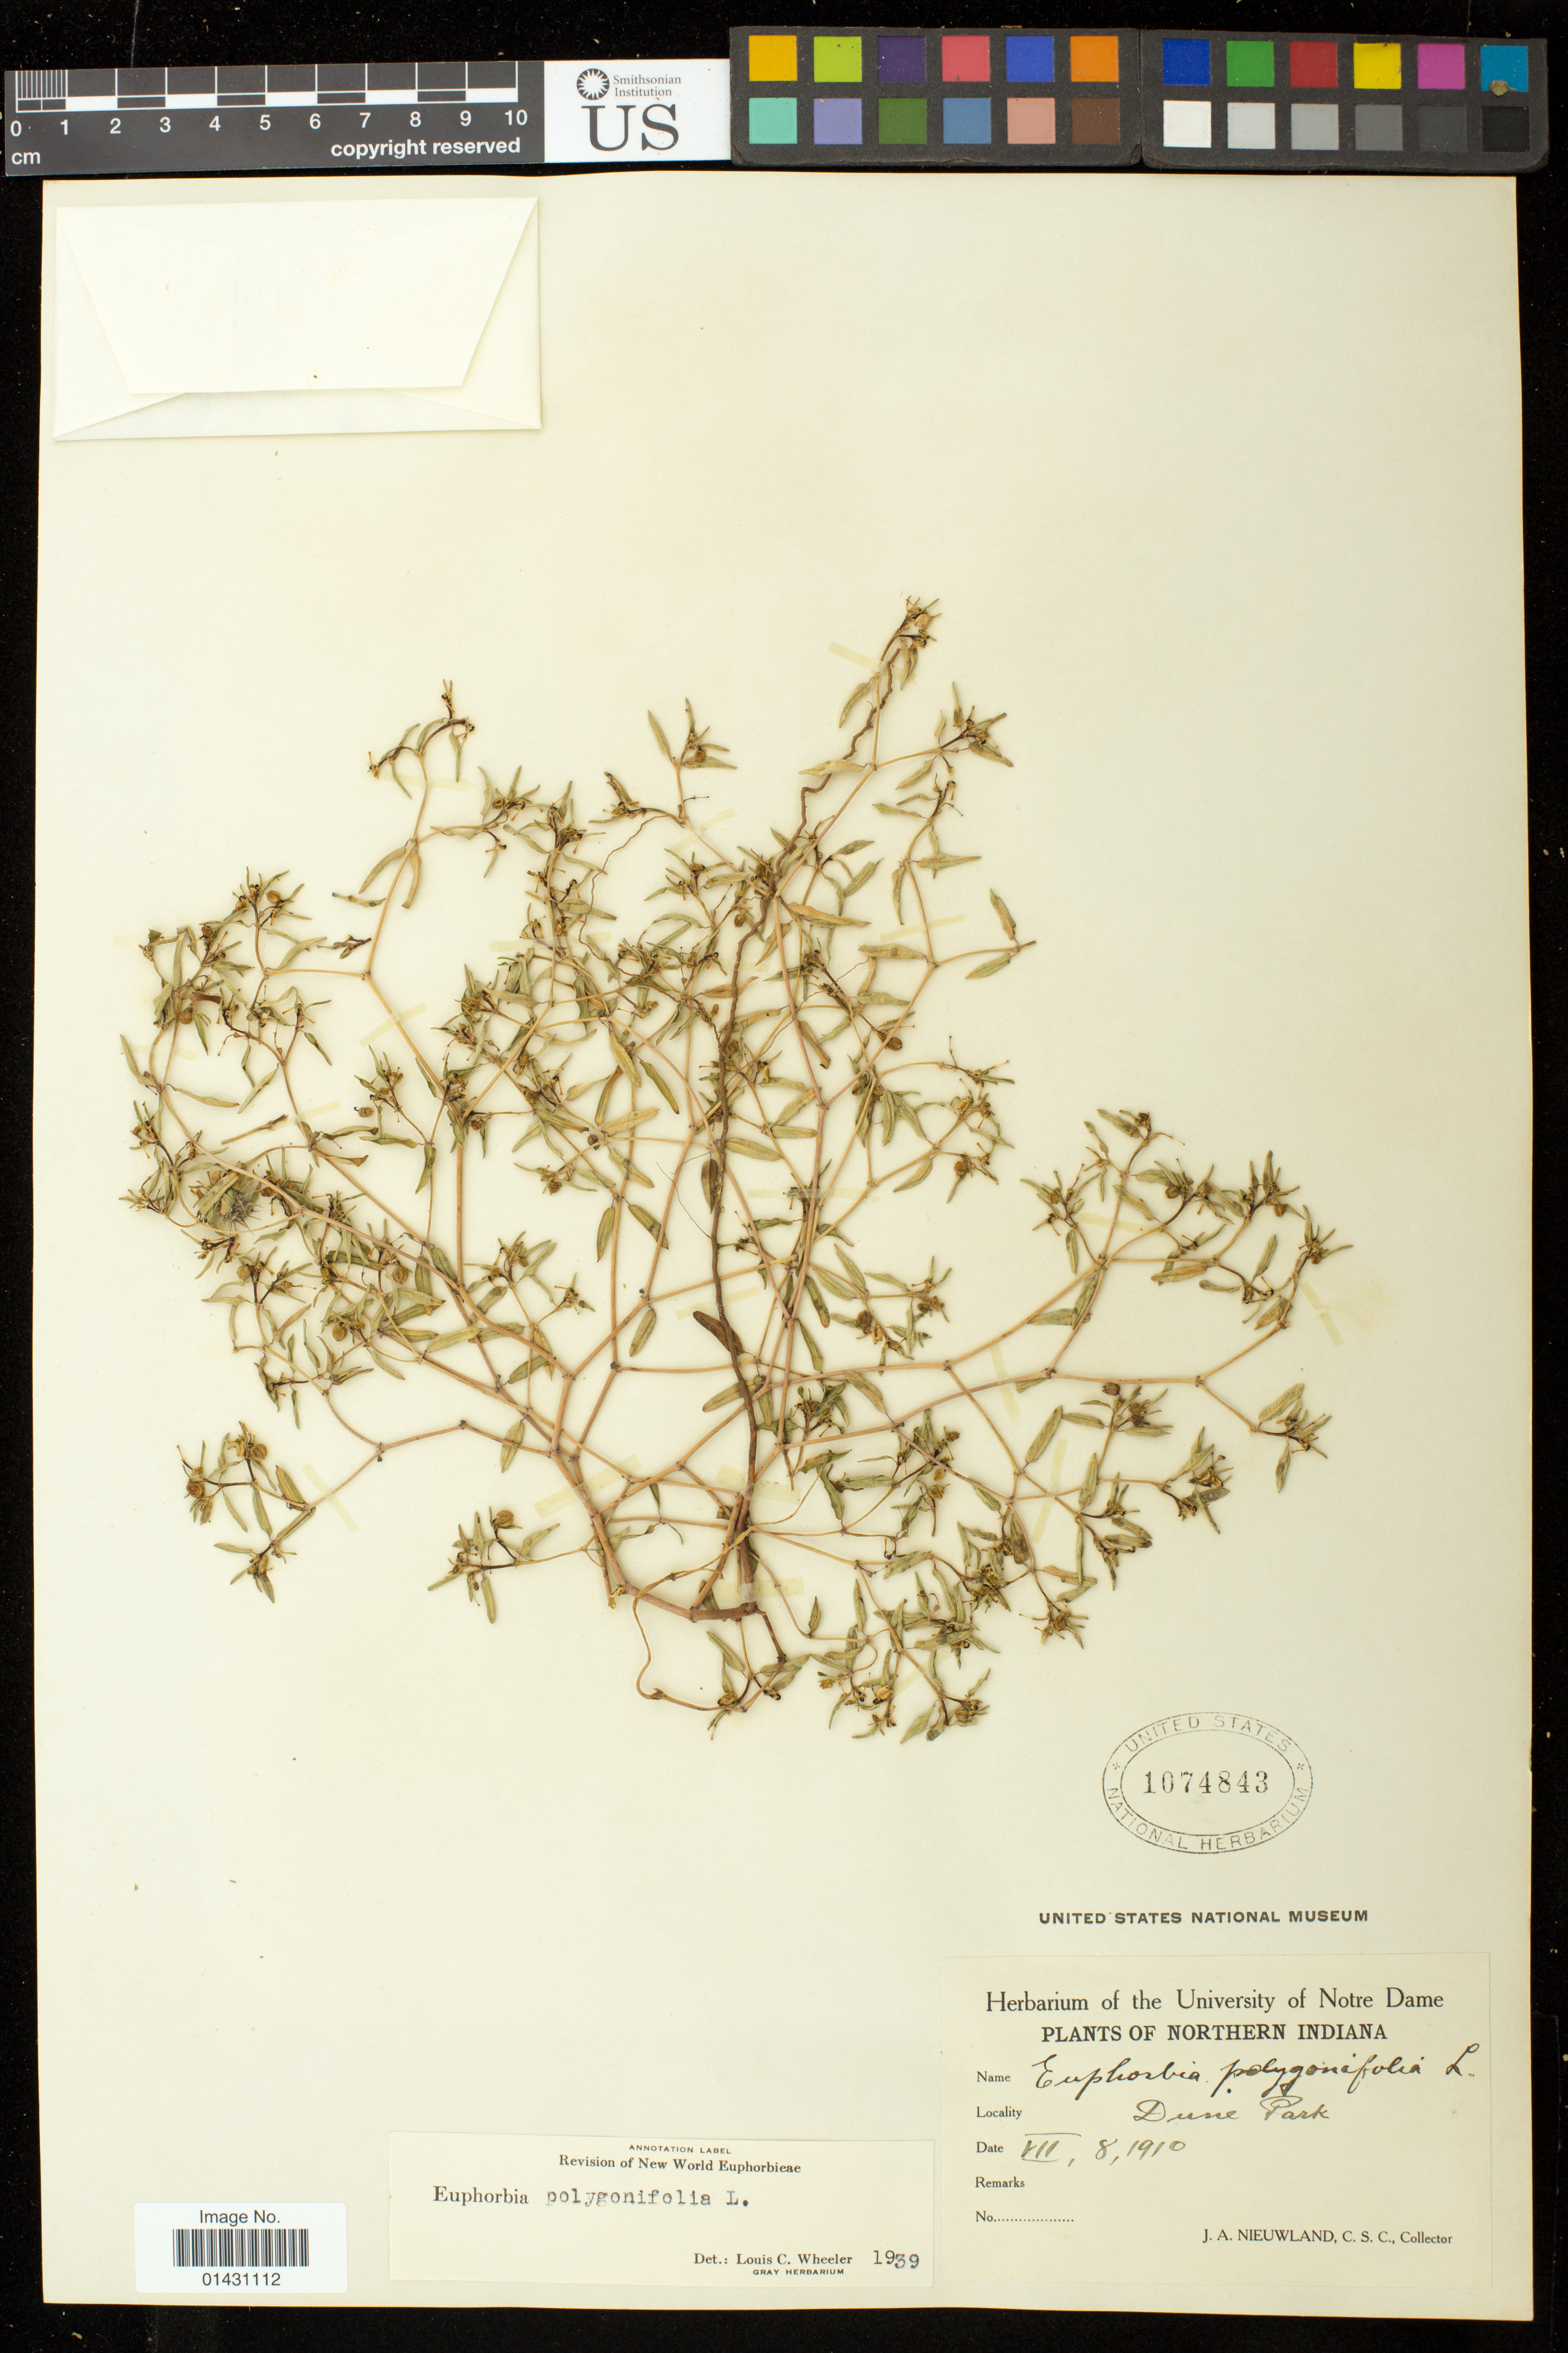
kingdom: Plantae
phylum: Tracheophyta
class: Magnoliopsida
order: Malpighiales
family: Euphorbiaceae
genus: Euphorbia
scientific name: Euphorbia polygonifolia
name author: L.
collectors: J. A. Nieuwland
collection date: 1910-07-08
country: United States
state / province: Indiana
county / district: Porter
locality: Dune [Dunes] Park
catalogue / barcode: US 1074843